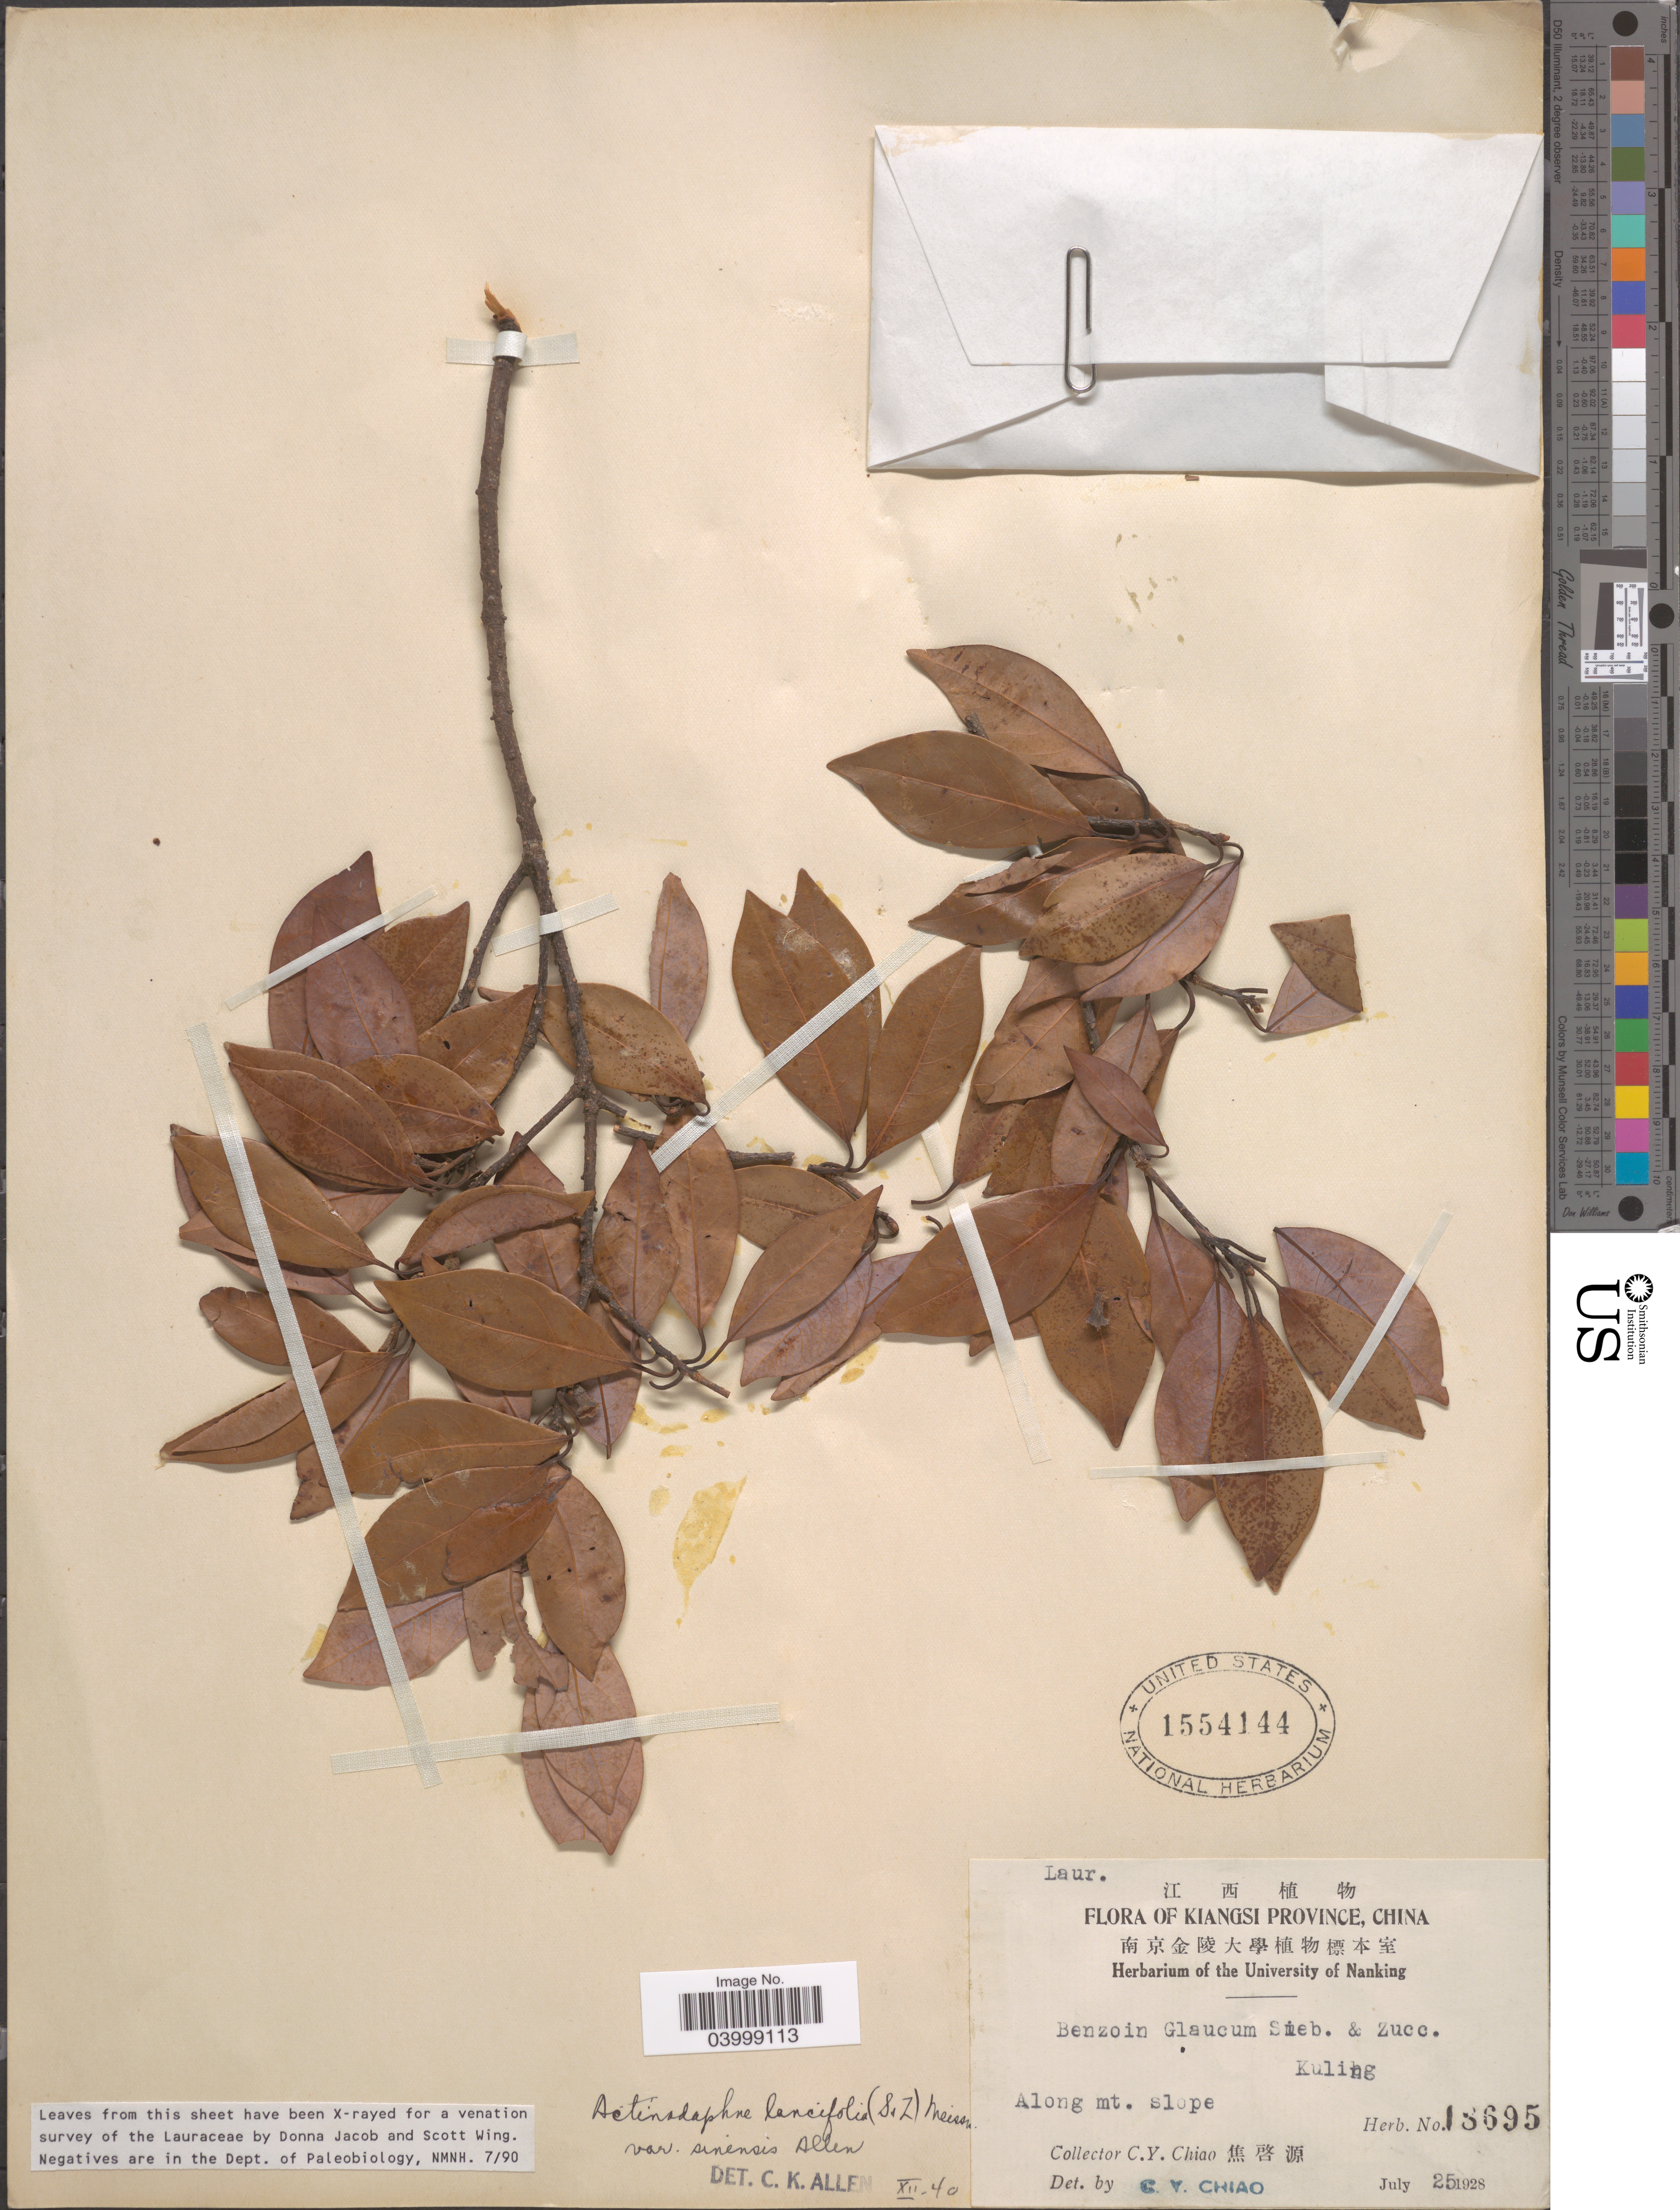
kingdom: Plantae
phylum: Tracheophyta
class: Magnoliopsida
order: Laurales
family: Lauraceae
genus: Actinodaphne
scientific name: Actinodaphne lancifolia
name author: (Blume) Meisn.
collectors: C. Y. Chiao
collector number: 18695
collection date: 1928-07-25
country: China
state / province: Jiangxi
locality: Kiangsi Province. Kuling. Along mt. slope.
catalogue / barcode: US 1554144